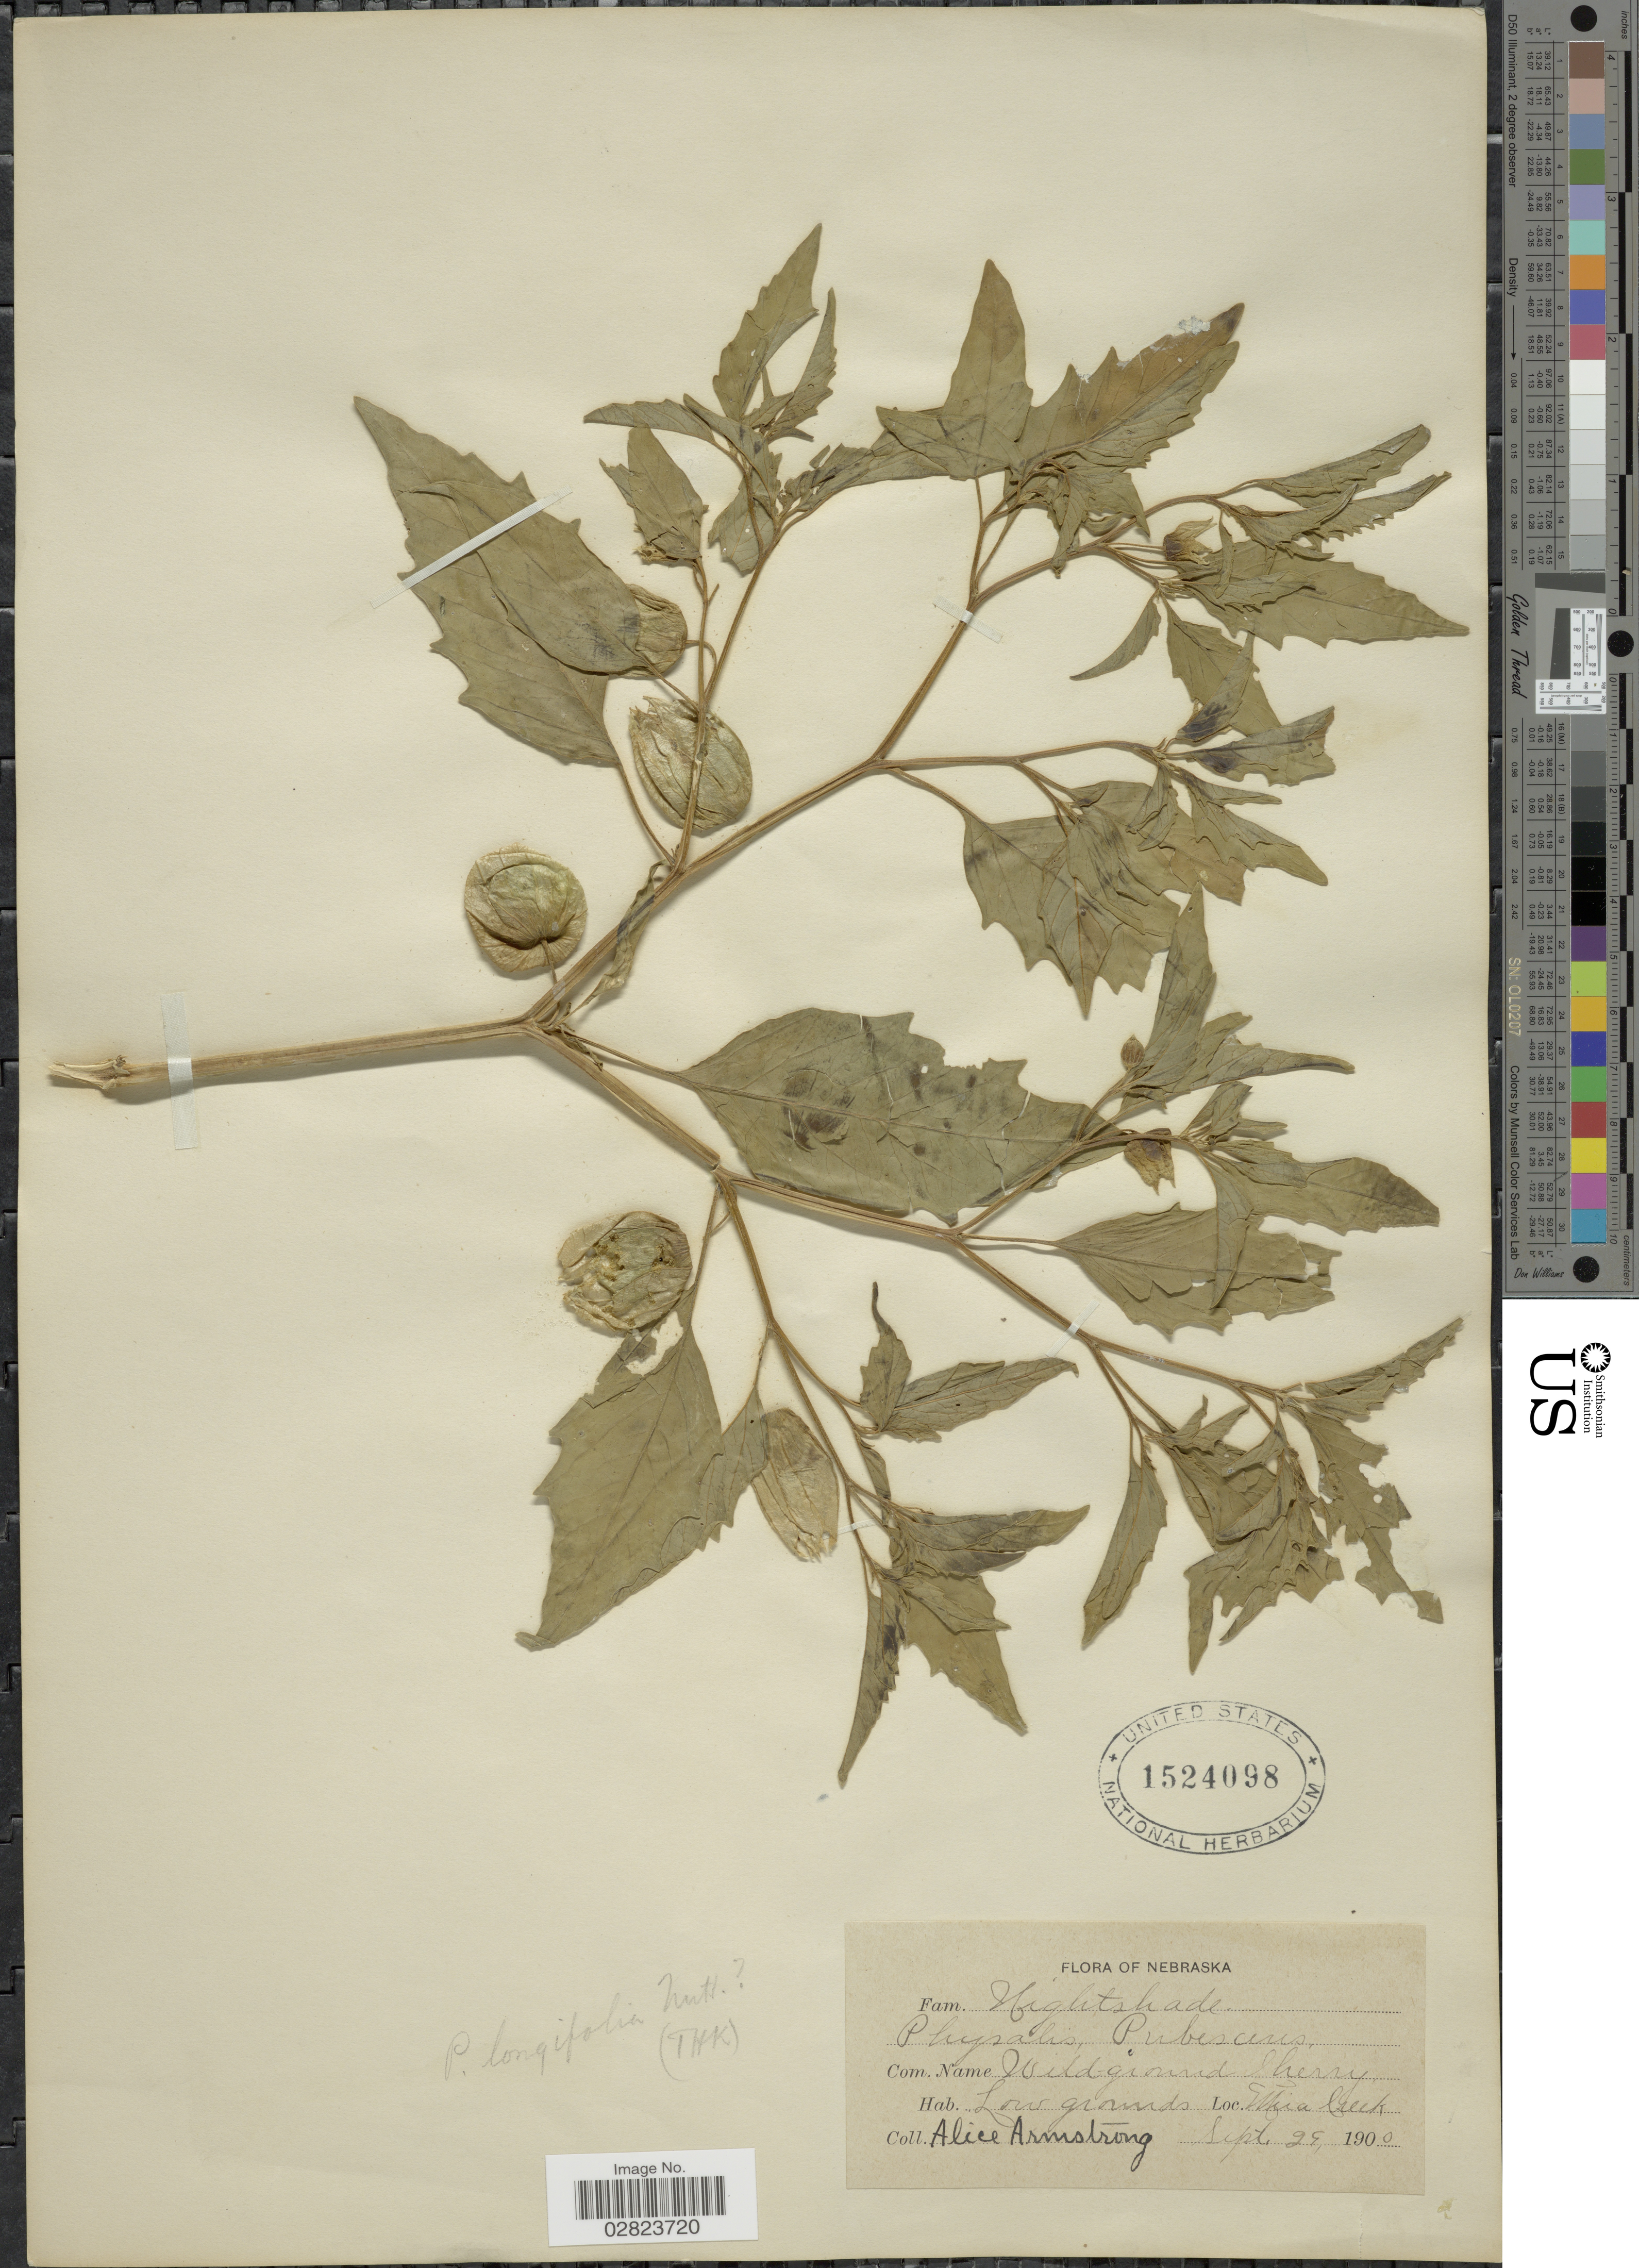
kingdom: Plantae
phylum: Tracheophyta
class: Magnoliopsida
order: Solanales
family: Solanaceae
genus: Physalis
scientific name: Physalis longifolia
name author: Nutt.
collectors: A. Armstrong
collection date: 1900-09-29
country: United States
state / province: Nebraska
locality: Mira [interpreted] Creek.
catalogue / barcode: US 1524098